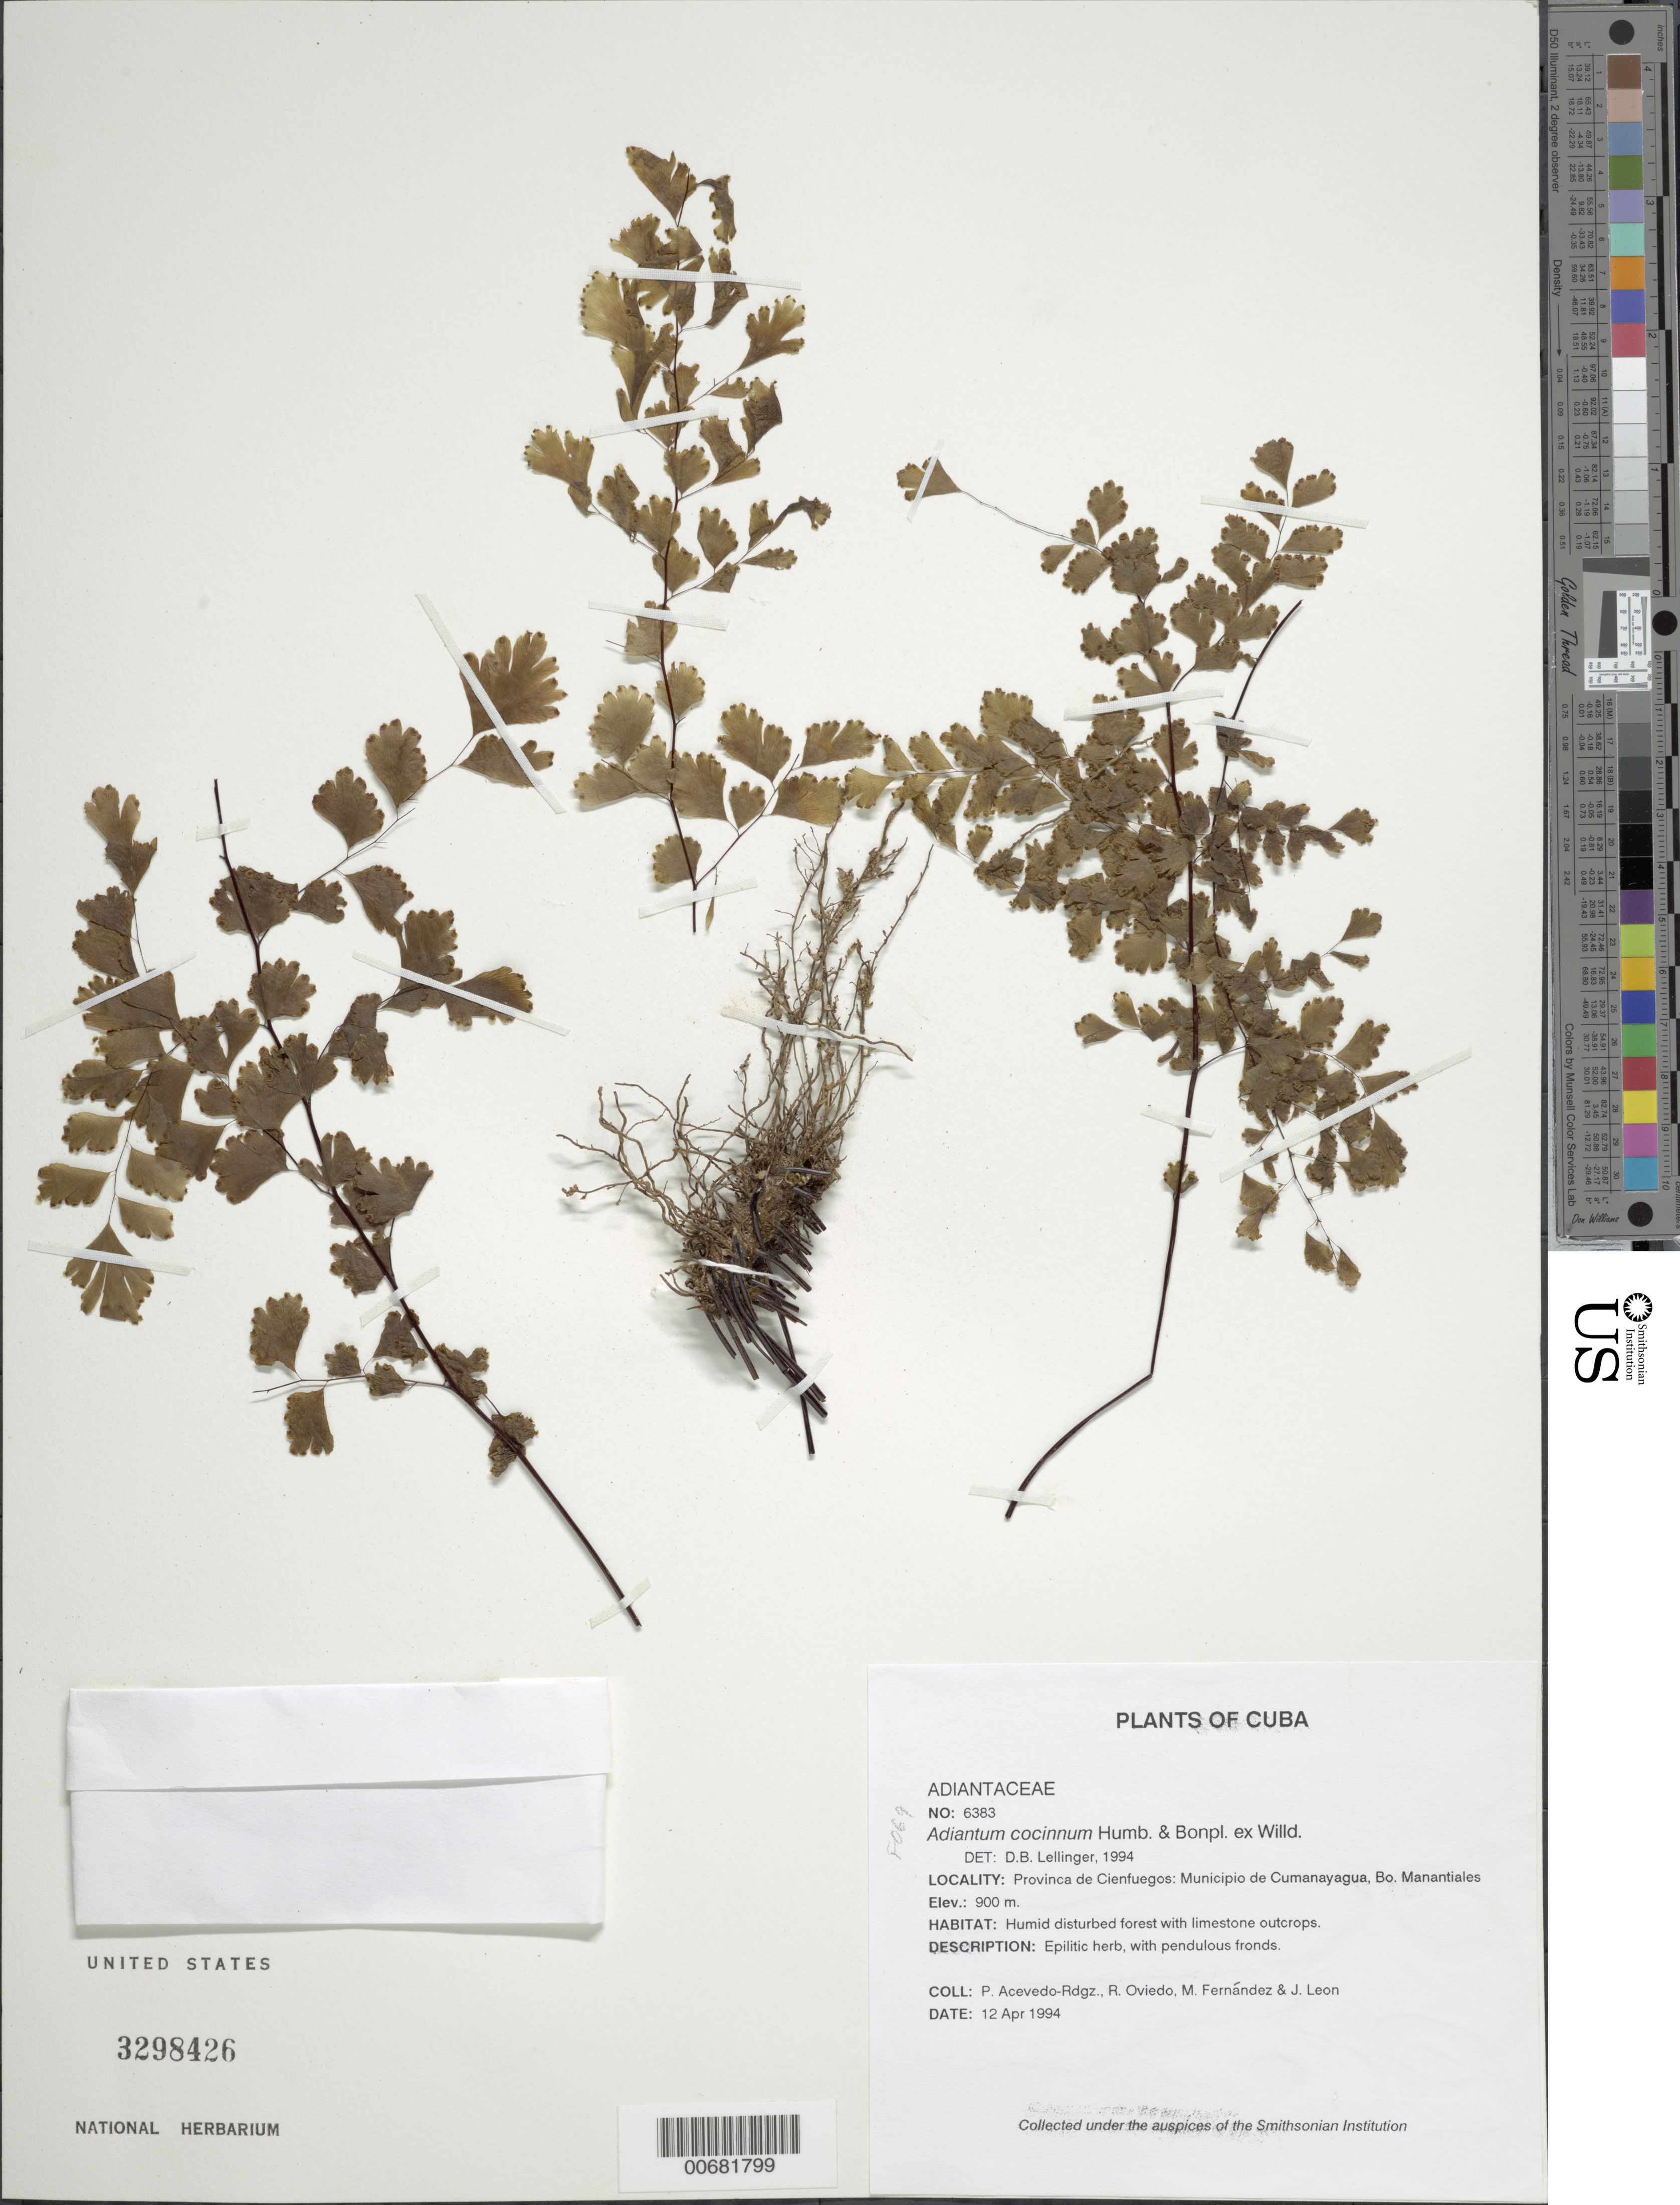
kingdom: Plantae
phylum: Tracheophyta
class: Polypodiopsida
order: Polypodiales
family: Pteridaceae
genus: Adiantum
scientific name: Adiantum concinnum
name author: Humb. & Bonpl. ex Willd.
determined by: Lellinger, David B., (BOT), Smithsonian Institution - National Museum of Natural History (UNITED STATES)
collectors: P. Acevedo-Rodr., R. Oviedo, M. Fernández & J. León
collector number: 6383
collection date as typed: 12 Apr 1994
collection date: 1994-04-12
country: Cuba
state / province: Cienfuegos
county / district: Municipio de Cumanayagua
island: Cuba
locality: Bo Manantiales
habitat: Humid disturbed forest with limestone outcrops.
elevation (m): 900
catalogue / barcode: US 3298426